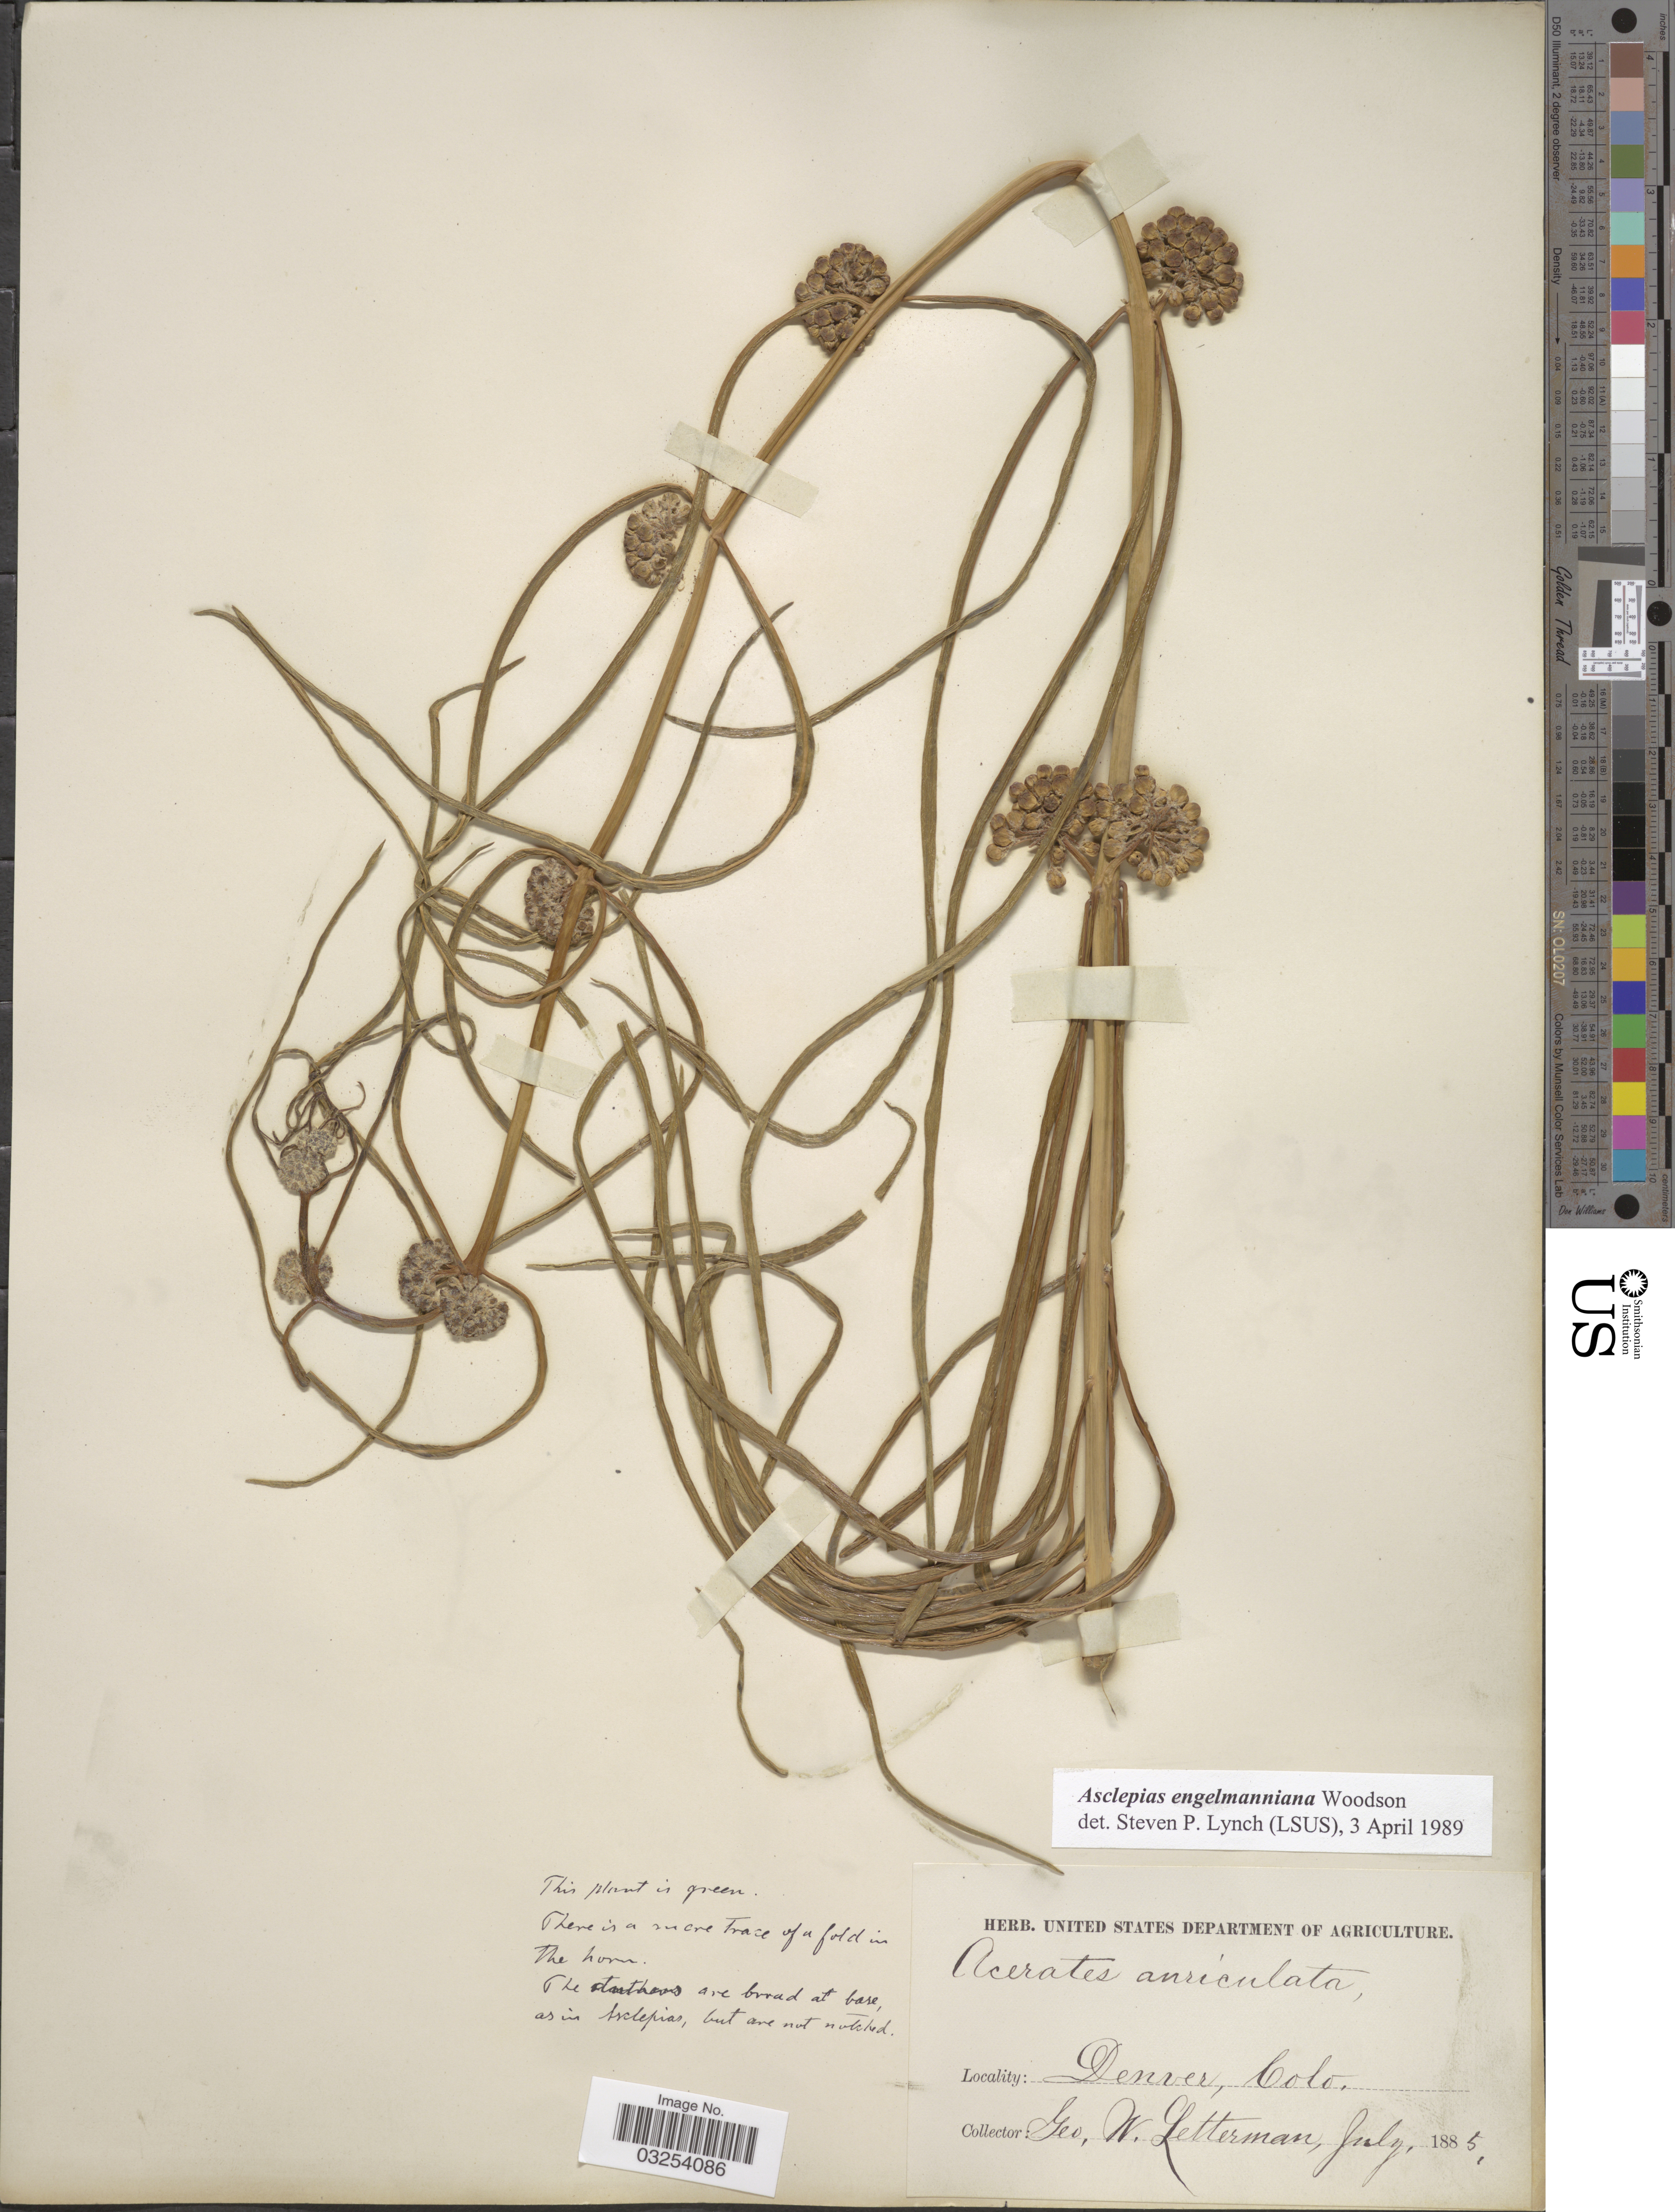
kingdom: Plantae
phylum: Tracheophyta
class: Magnoliopsida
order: Gentianales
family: Apocynaceae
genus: Asclepias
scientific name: Asclepias engelmanniana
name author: Woodson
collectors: G. W. Letterman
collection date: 1885-07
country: United States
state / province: Colorado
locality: Denver.